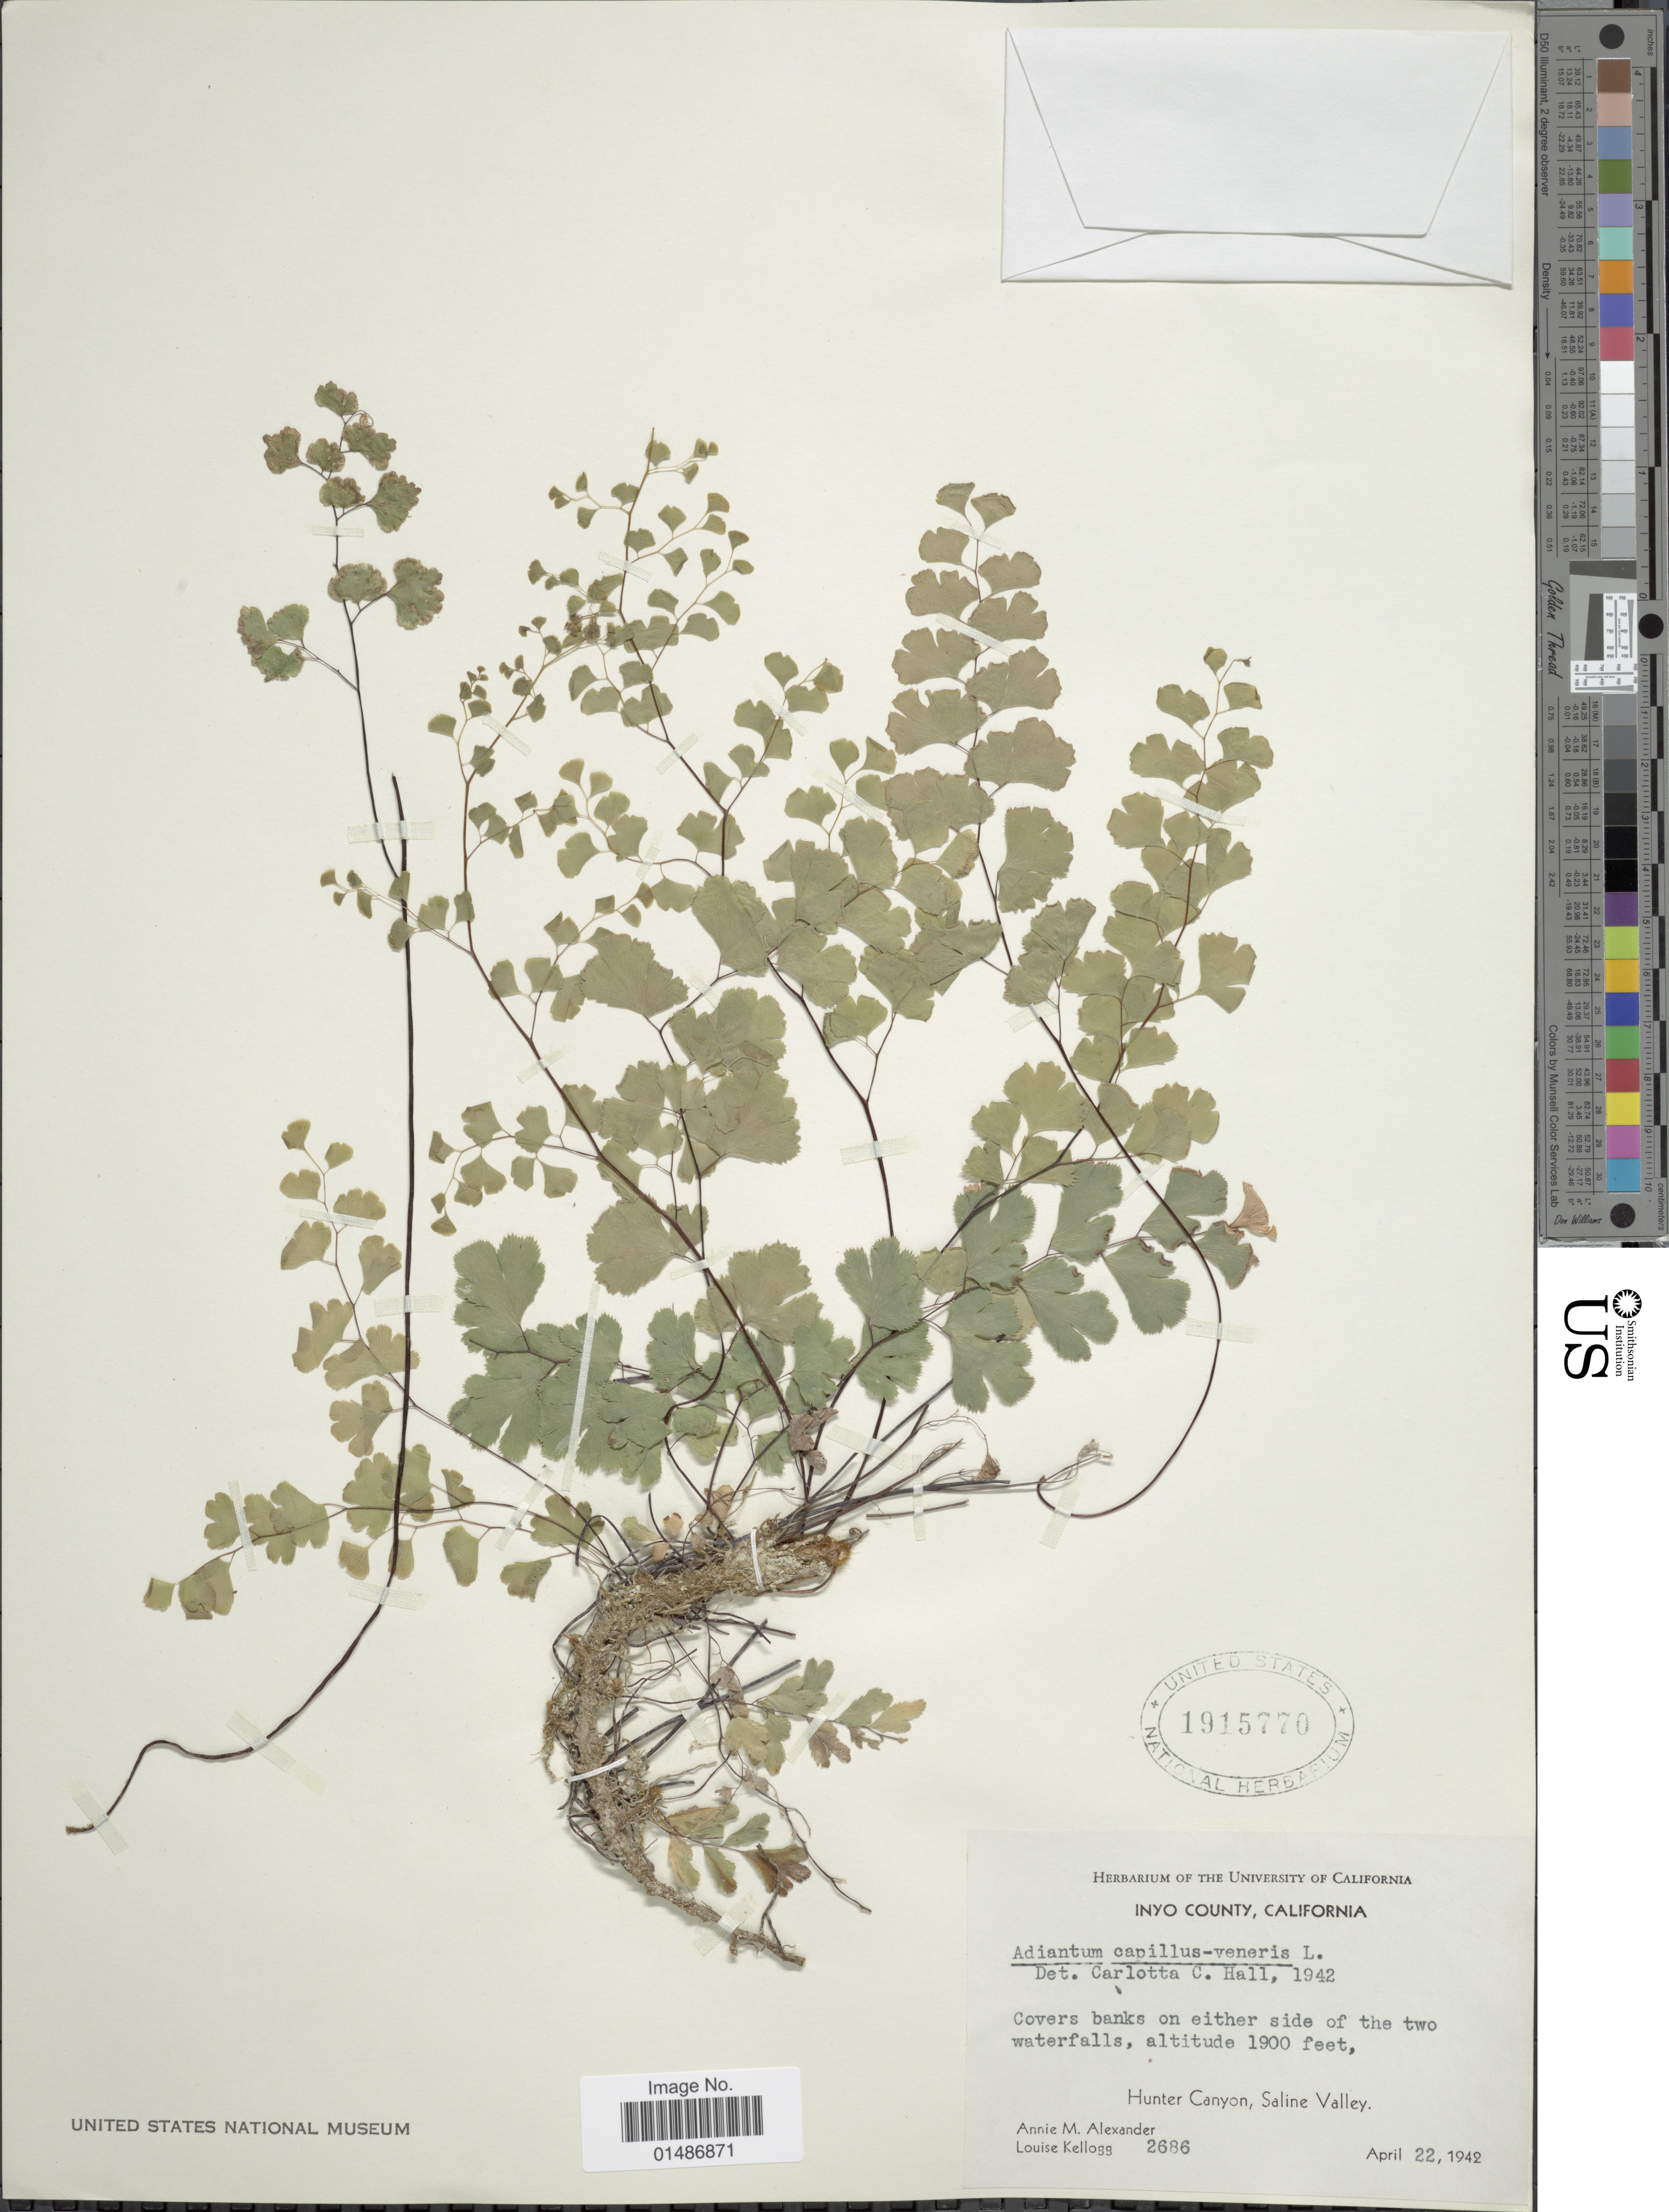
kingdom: Plantae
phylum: Tracheophyta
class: Polypodiopsida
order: Polypodiales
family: Pteridaceae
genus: Adiantum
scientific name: Adiantum capillus-veneris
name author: L.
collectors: A. M. Alexander & L. Kellogg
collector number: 2686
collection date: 1942-04-22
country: United States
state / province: California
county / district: Inyo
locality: Inyo County. Covers banks on either side of the two waterfalls. Hunter Canyon, Saline Valley.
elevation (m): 579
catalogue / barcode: US 1915770